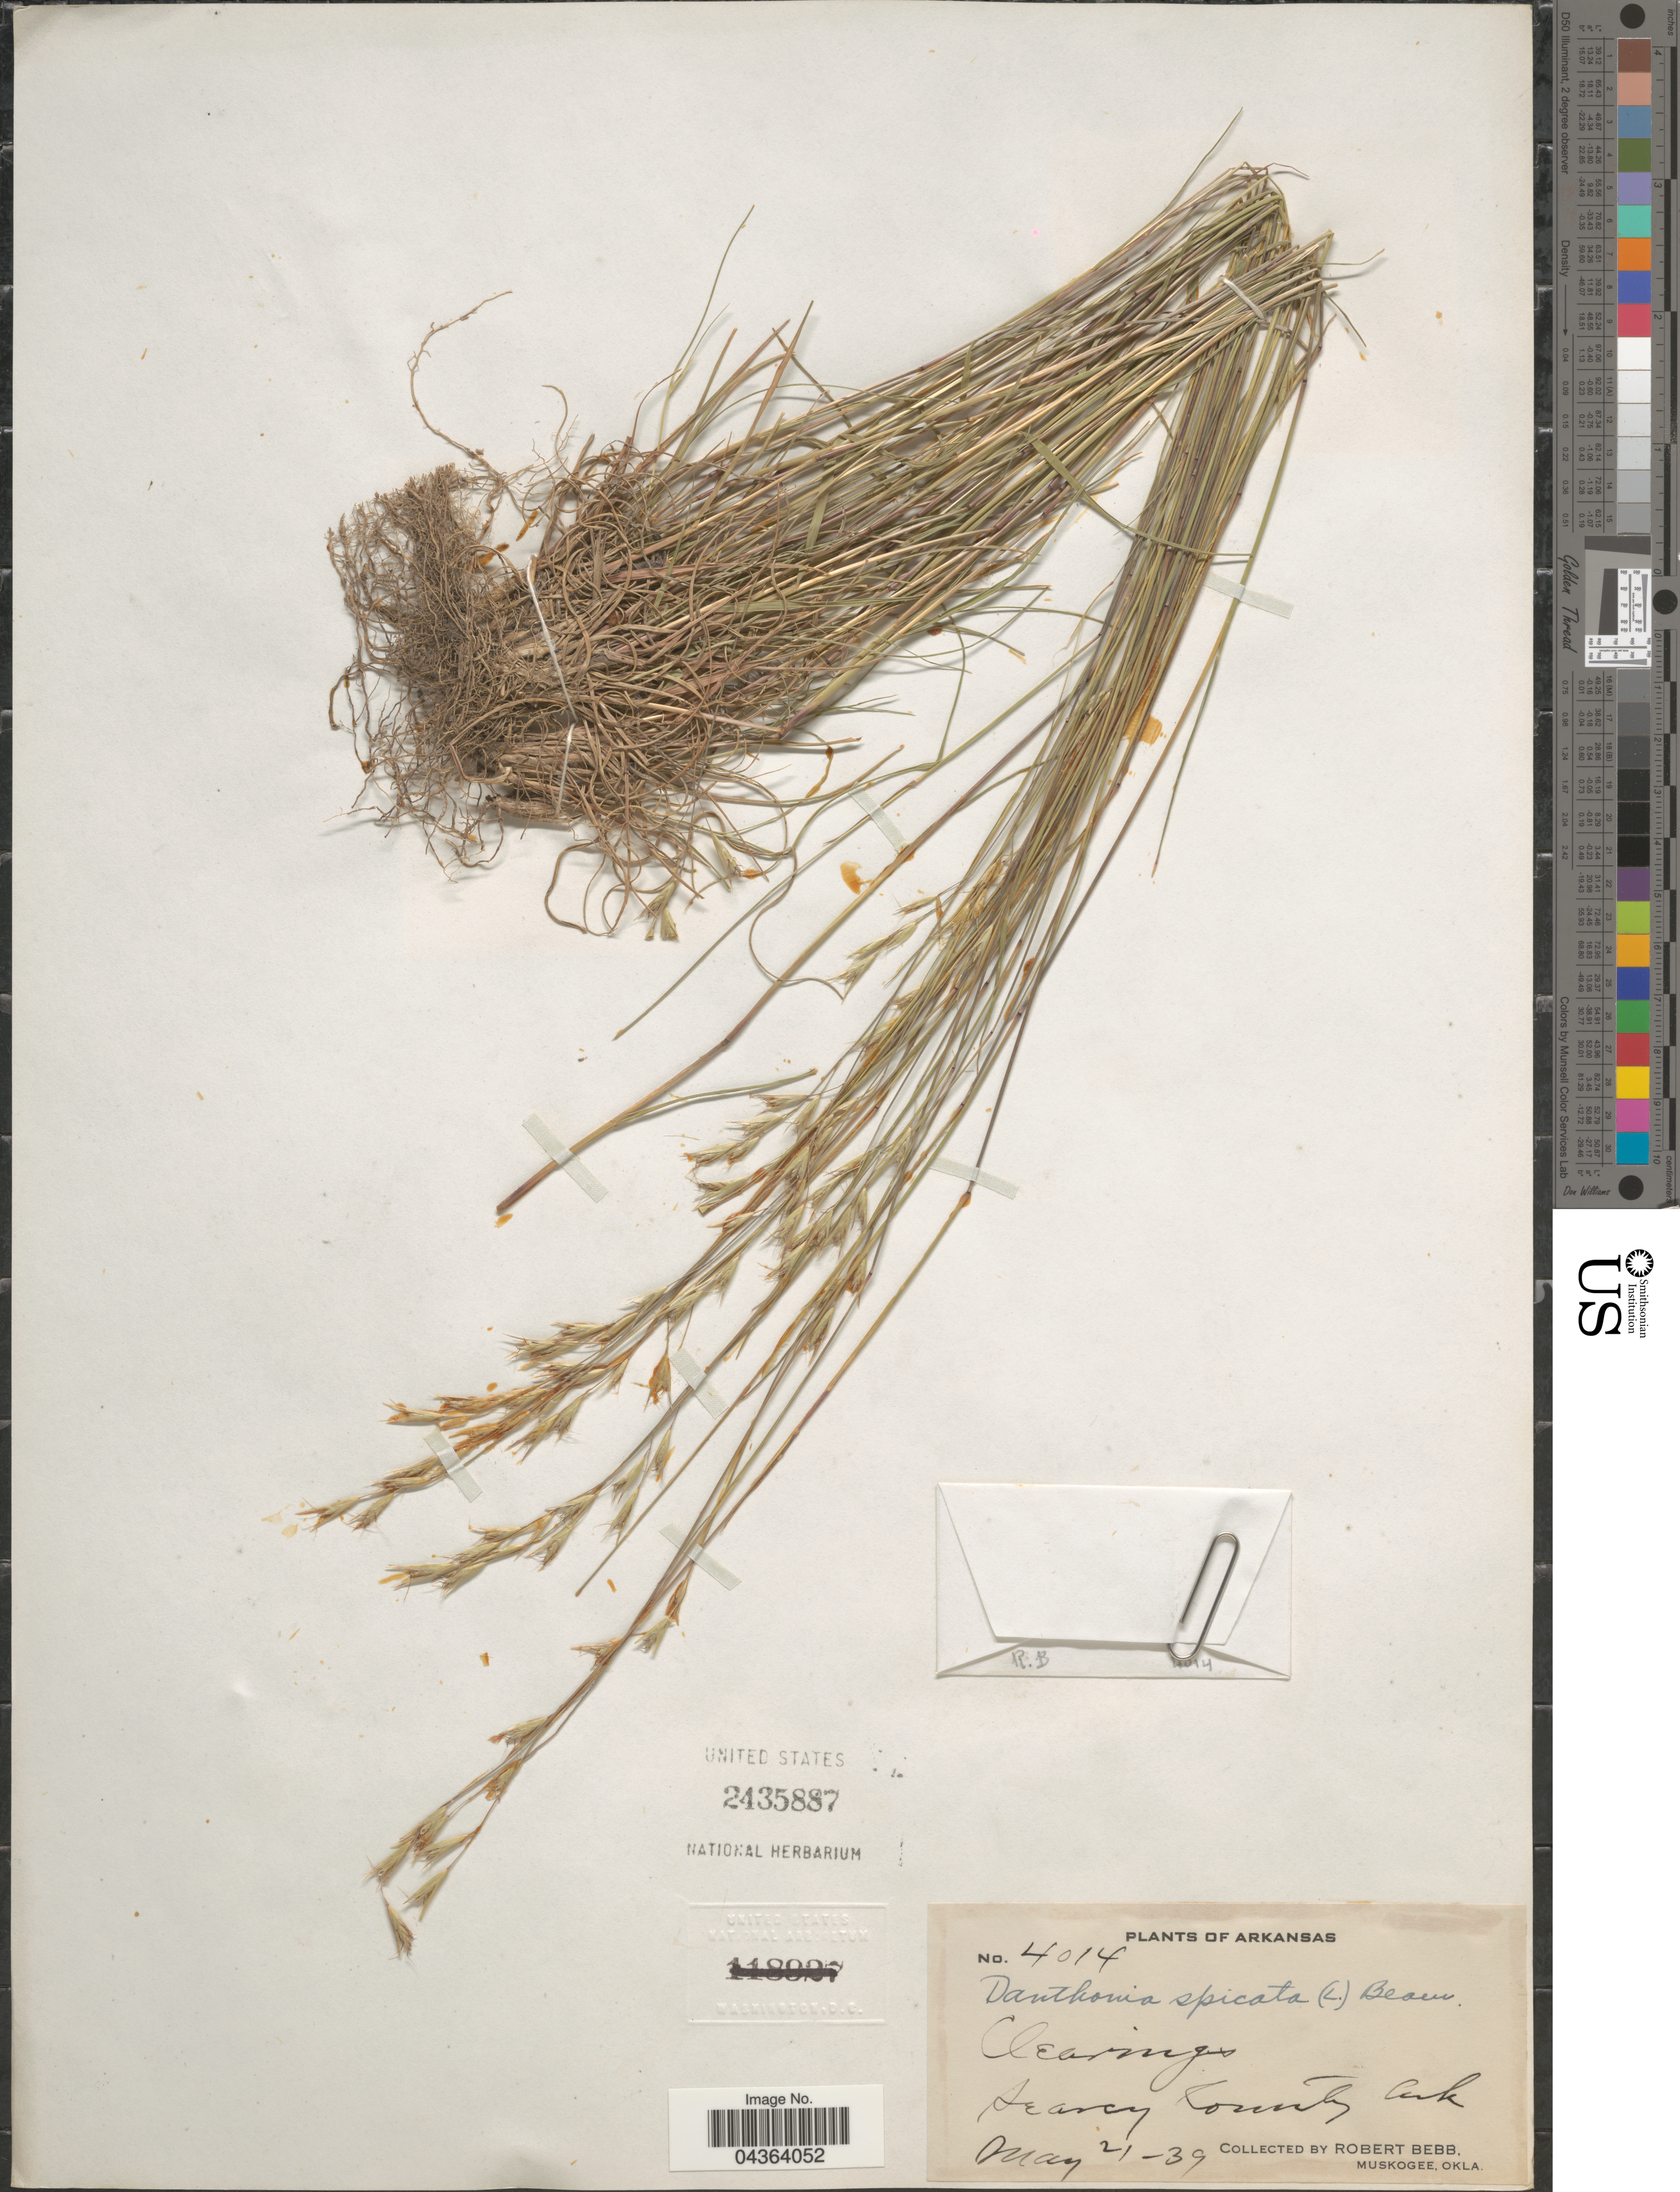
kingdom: Plantae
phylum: Tracheophyta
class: Liliopsida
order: Poales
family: Poaceae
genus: Danthonia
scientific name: Danthonia spicata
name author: (L.) P. Beauv. ex Roem. & Schult.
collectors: R. Bebb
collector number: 4014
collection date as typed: Transcribed d/m/y: 21/5/39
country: United States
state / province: Arkansas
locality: Clearings. Searcy County.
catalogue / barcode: US 2435887